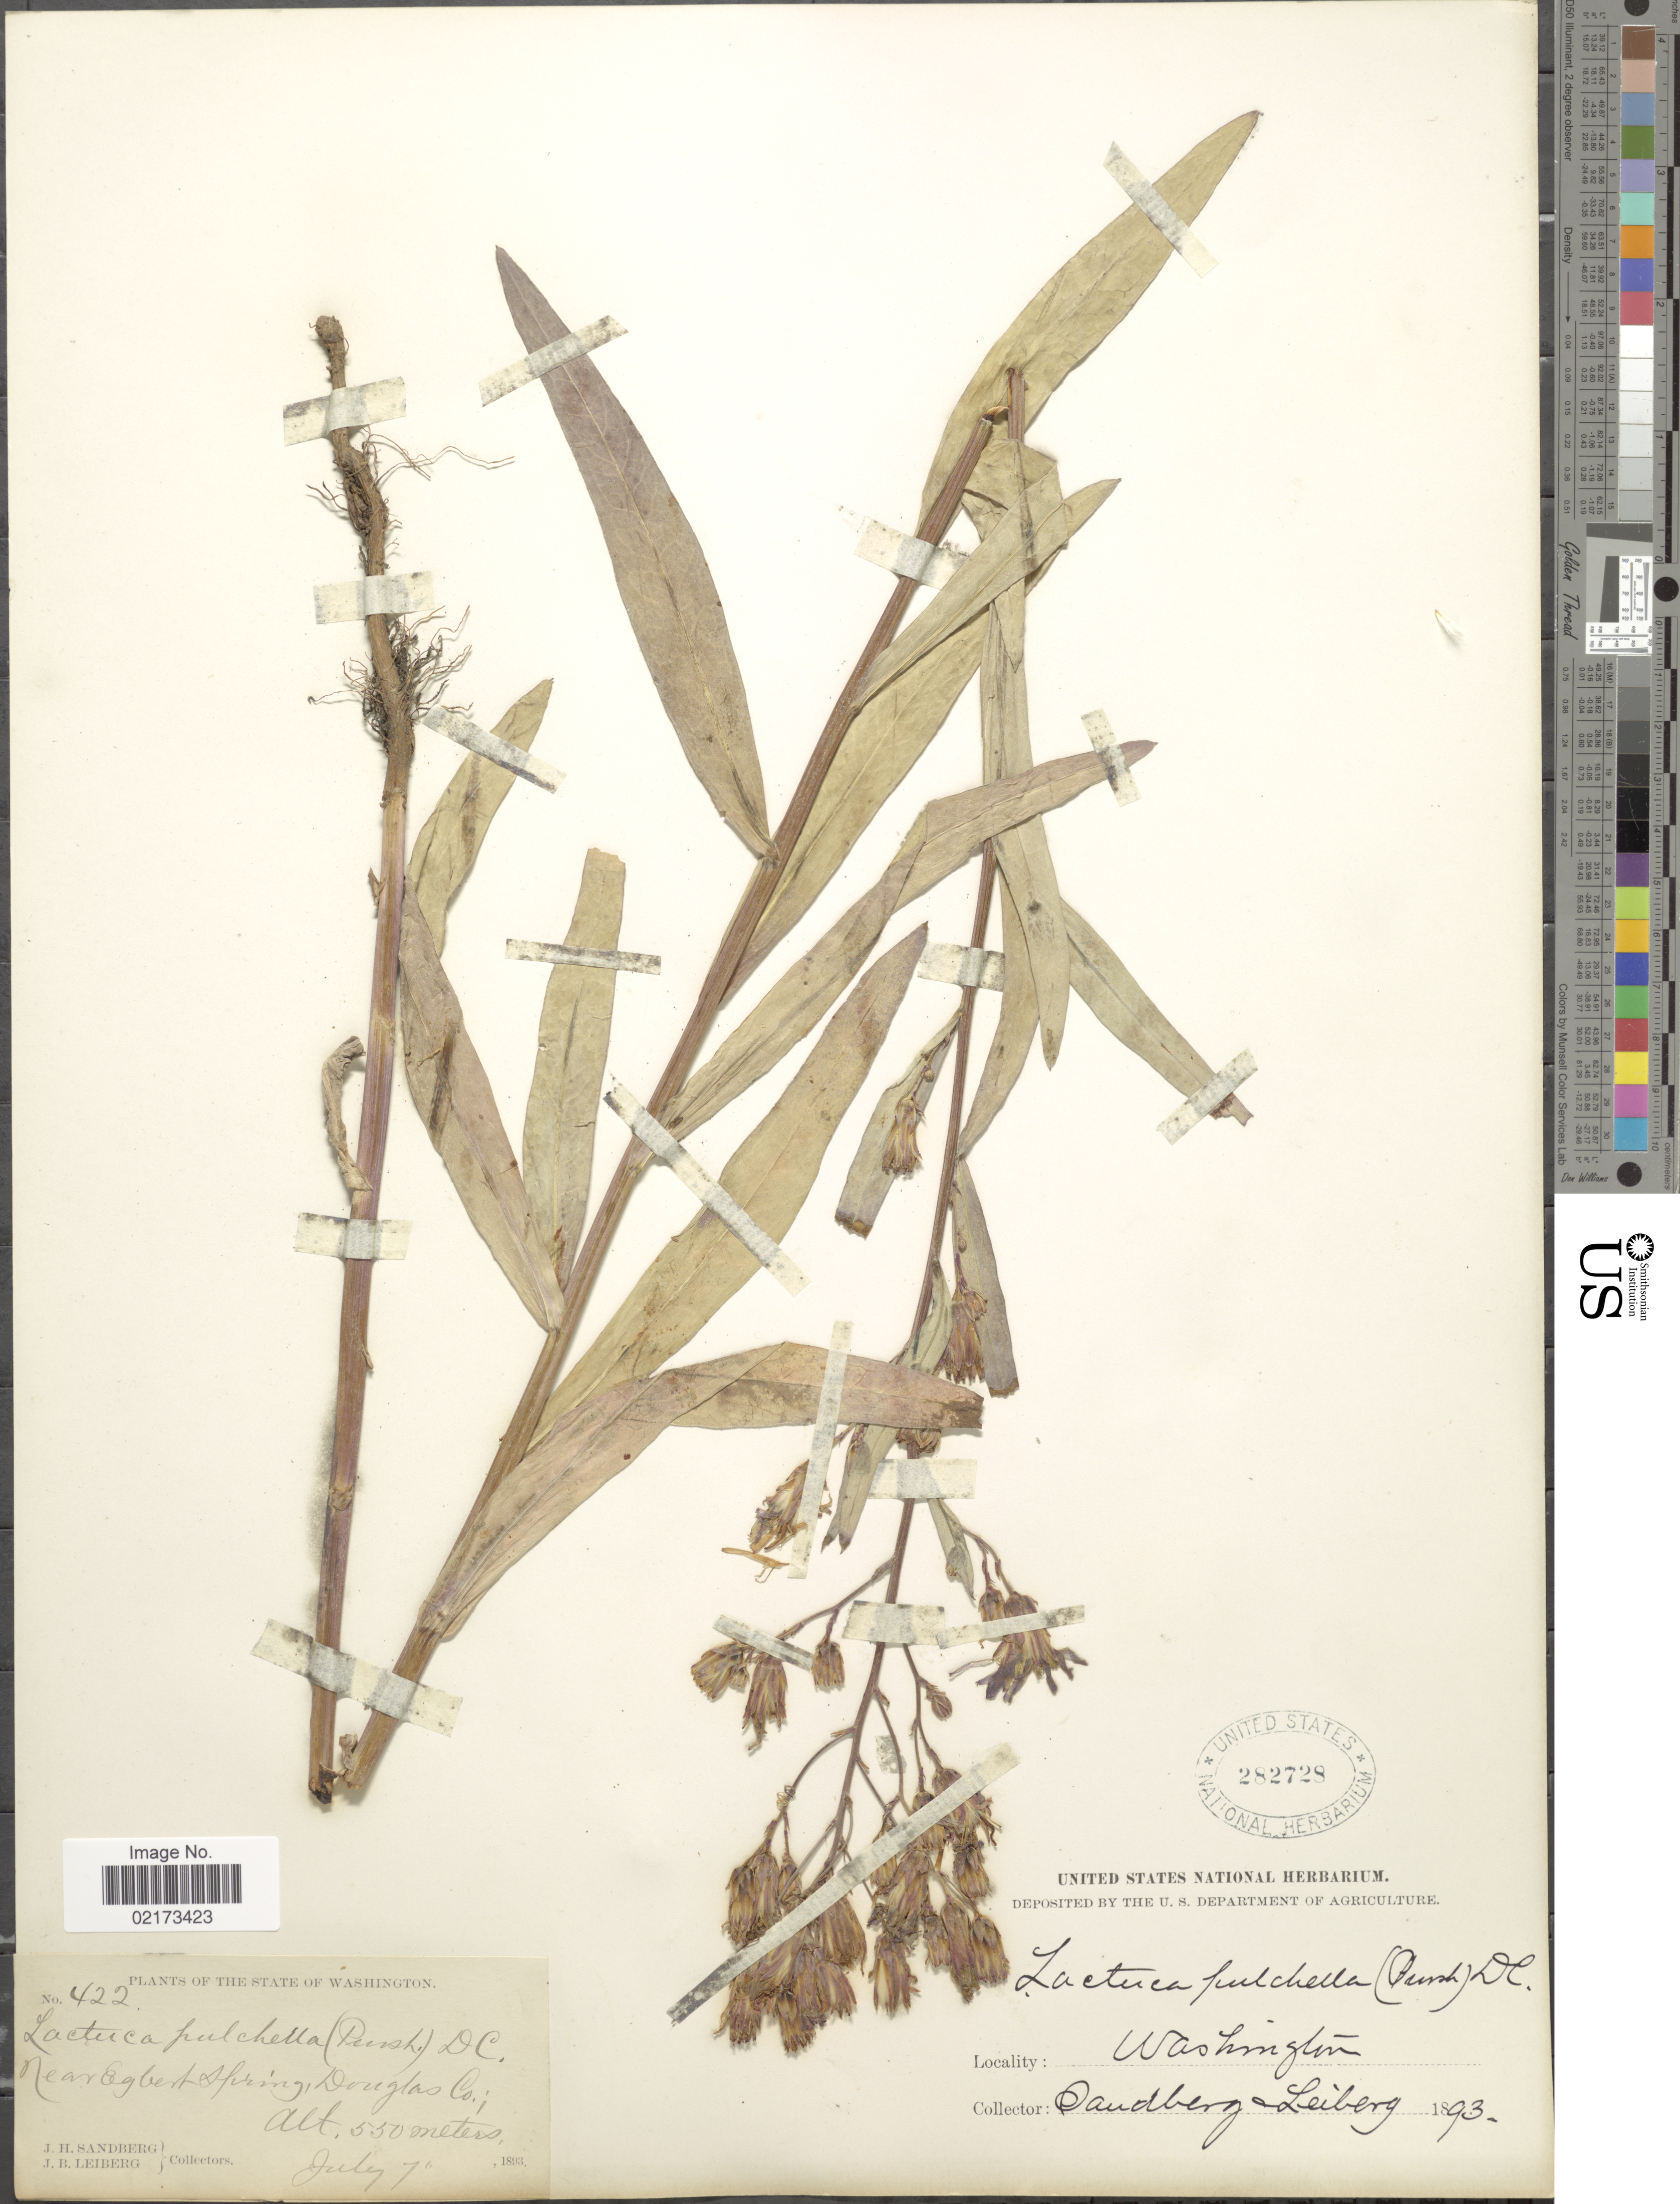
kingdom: Plantae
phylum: Tracheophyta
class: Magnoliopsida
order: Asterales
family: Asteraceae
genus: Lactuca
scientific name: Lactuca tatarica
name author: (L.) C.A. Mey.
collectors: J. H. Sandberg & J. B. Leiberg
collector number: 422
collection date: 1893-07-07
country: United States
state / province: Washington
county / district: Douglas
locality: Near Egbert Spring, Douglas Co.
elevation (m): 550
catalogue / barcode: US 282728